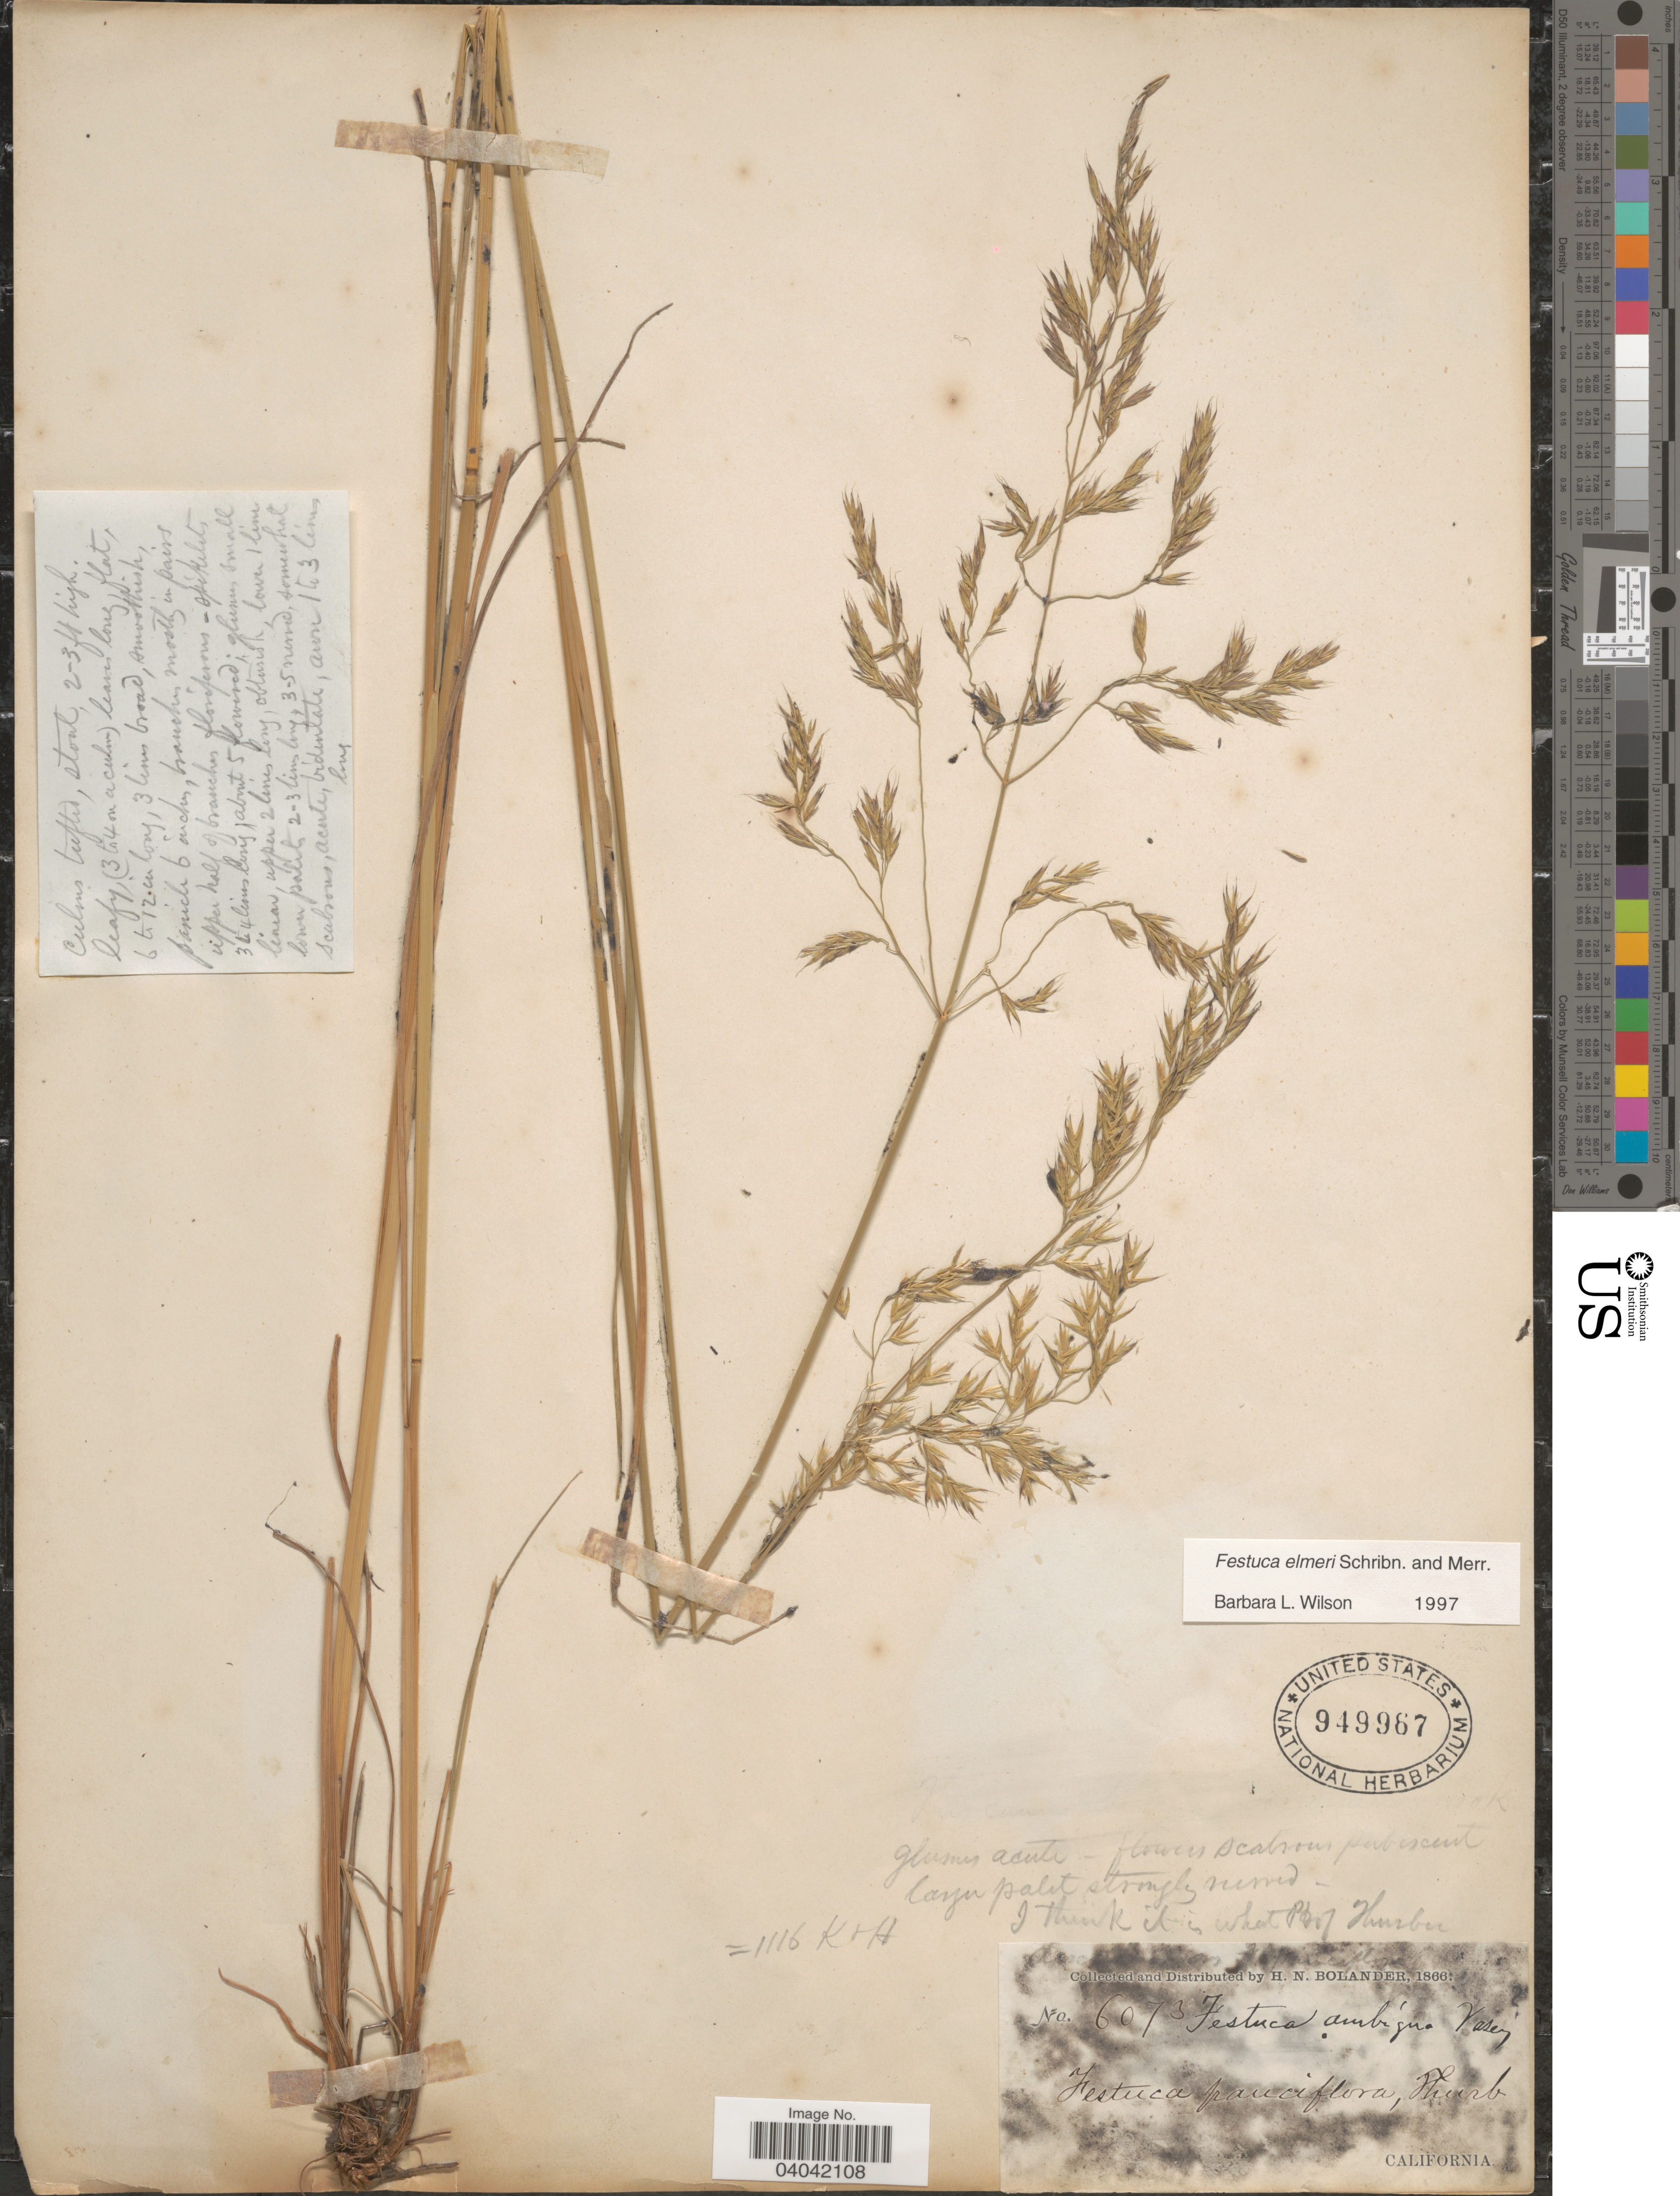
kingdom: Plantae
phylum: Tracheophyta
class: Liliopsida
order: Poales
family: Poaceae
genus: Festuca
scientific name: Festuca elmeri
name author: Scribn. & Merr.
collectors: H. Bolander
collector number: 6073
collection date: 1866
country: United States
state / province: California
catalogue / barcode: US 949967